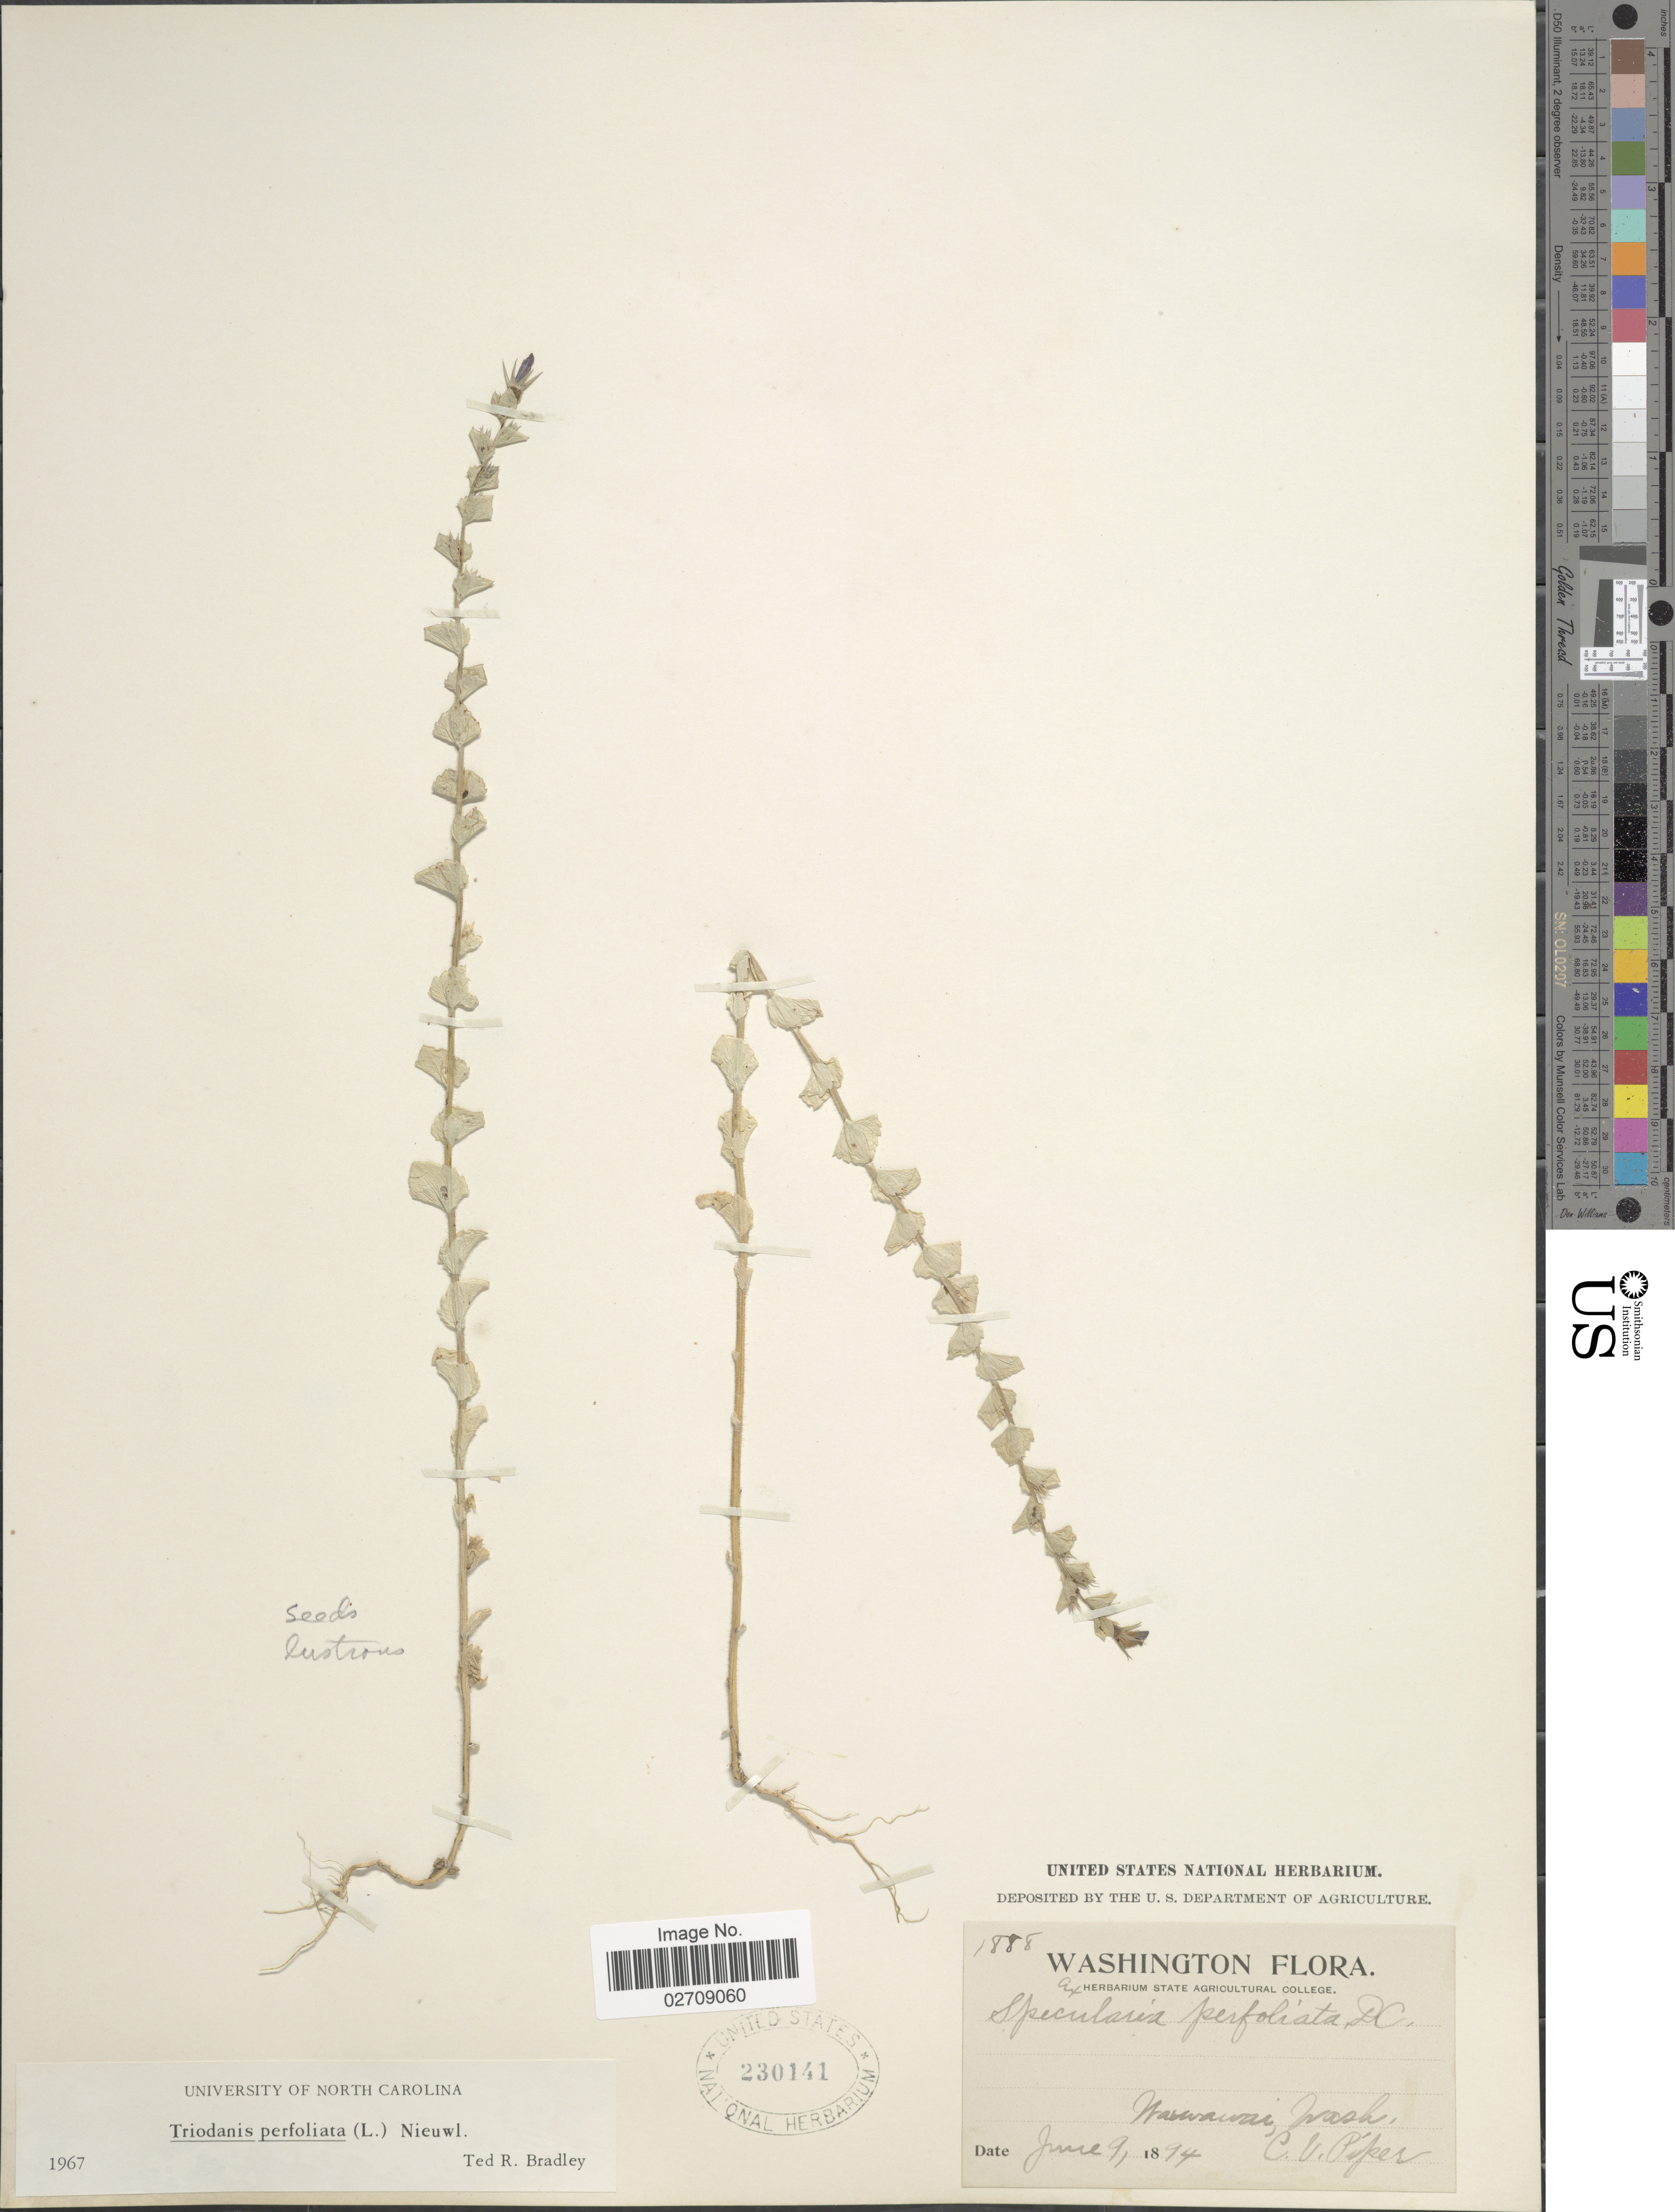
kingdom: Plantae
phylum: Tracheophyta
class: Magnoliopsida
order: Asterales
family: Campanulaceae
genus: Triodanis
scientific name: Triodanis perfoliata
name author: (L.) Nieuwl.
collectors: C. V. Piper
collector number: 1888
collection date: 1894-06-09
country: United States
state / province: Washington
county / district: Whitman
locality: Wawawai Wash.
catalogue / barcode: US 230141